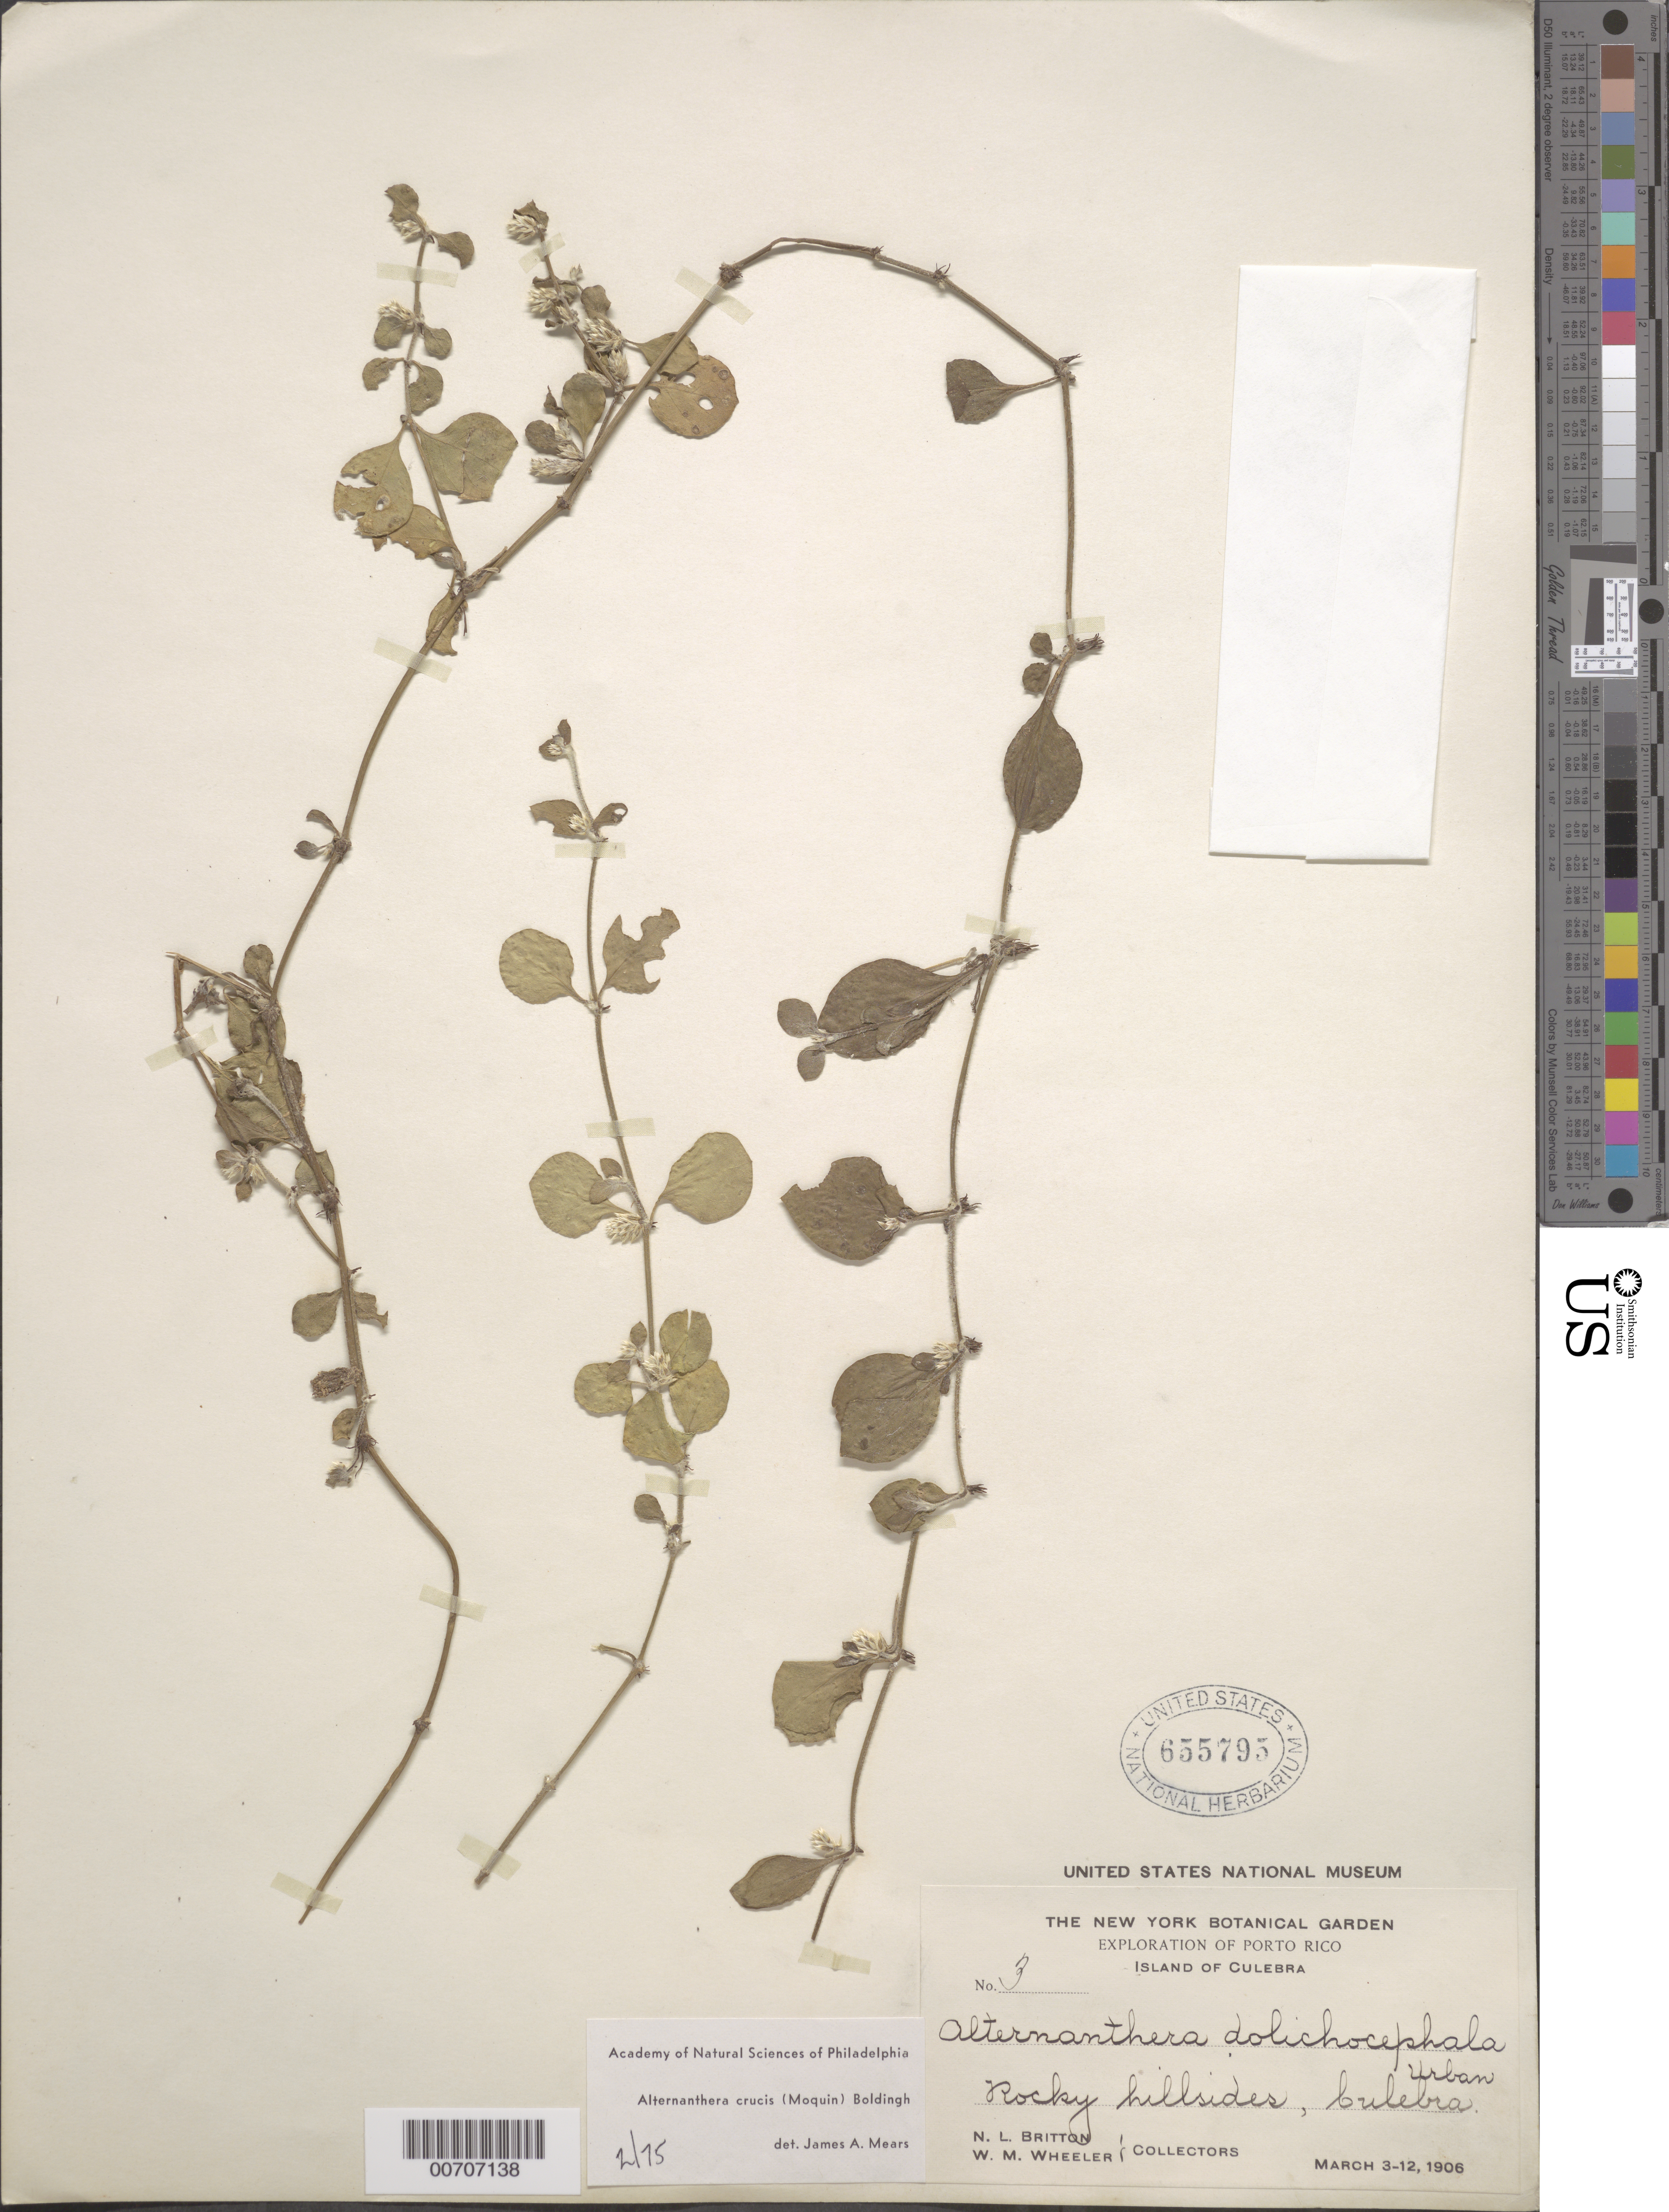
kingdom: Plantae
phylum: Tracheophyta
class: Magnoliopsida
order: Caryophyllales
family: Amaranthaceae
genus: Alternanthera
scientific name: Alternanthera crucis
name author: (Moq.) Bold.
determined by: Mears, J. A., (PH), Academy of Natural Sciences of Philadelphia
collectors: N. Britton & W. Wheeler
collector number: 3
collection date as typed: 03 Mar 1906 to 12 Mar 1906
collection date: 1906-03-03/1906-03-12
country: Puerto Rico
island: Culebra Island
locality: Culebra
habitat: Rocky hillsides.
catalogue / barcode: US 655795